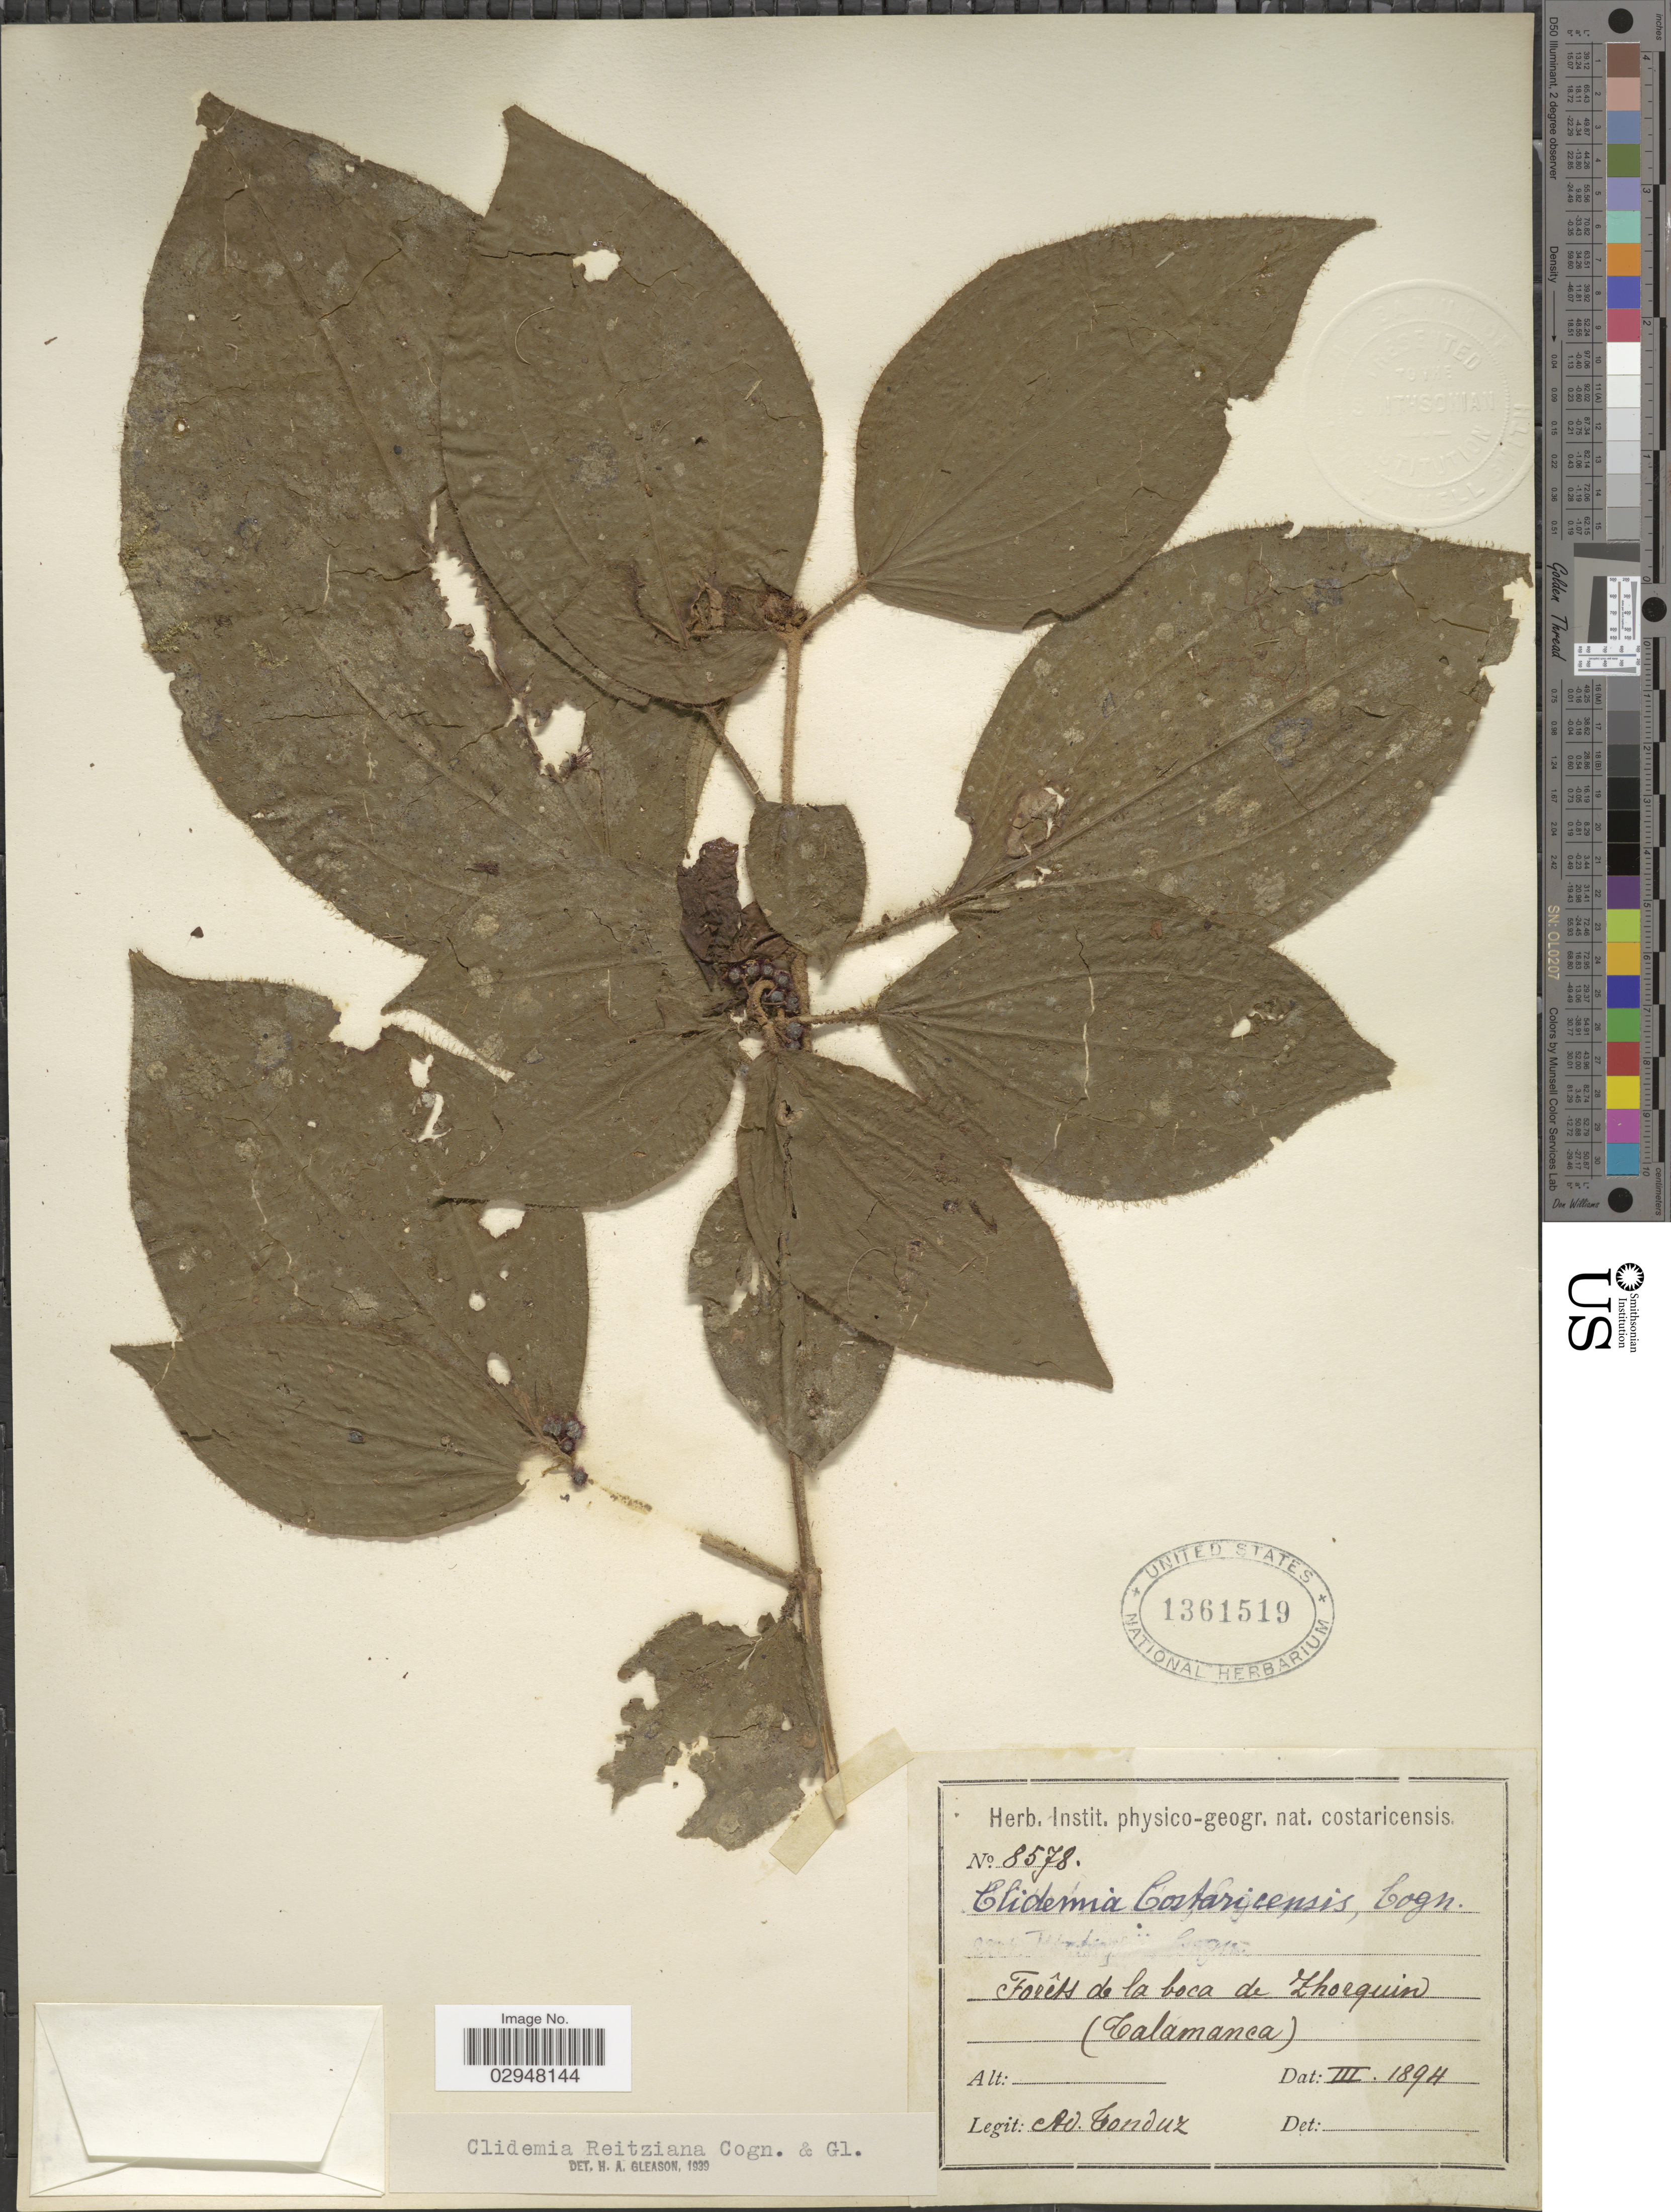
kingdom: Plantae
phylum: Tracheophyta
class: Magnoliopsida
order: Myrtales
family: Melastomataceae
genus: Clidemia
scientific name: Clidemia reitziana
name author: Cogn. & Gleason in Gleason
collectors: A. Tonduz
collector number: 8578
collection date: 1894-03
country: Costa Rica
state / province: Limón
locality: Forêts de la boca de Zhorquin (Talamanca).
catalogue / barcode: US 1361519